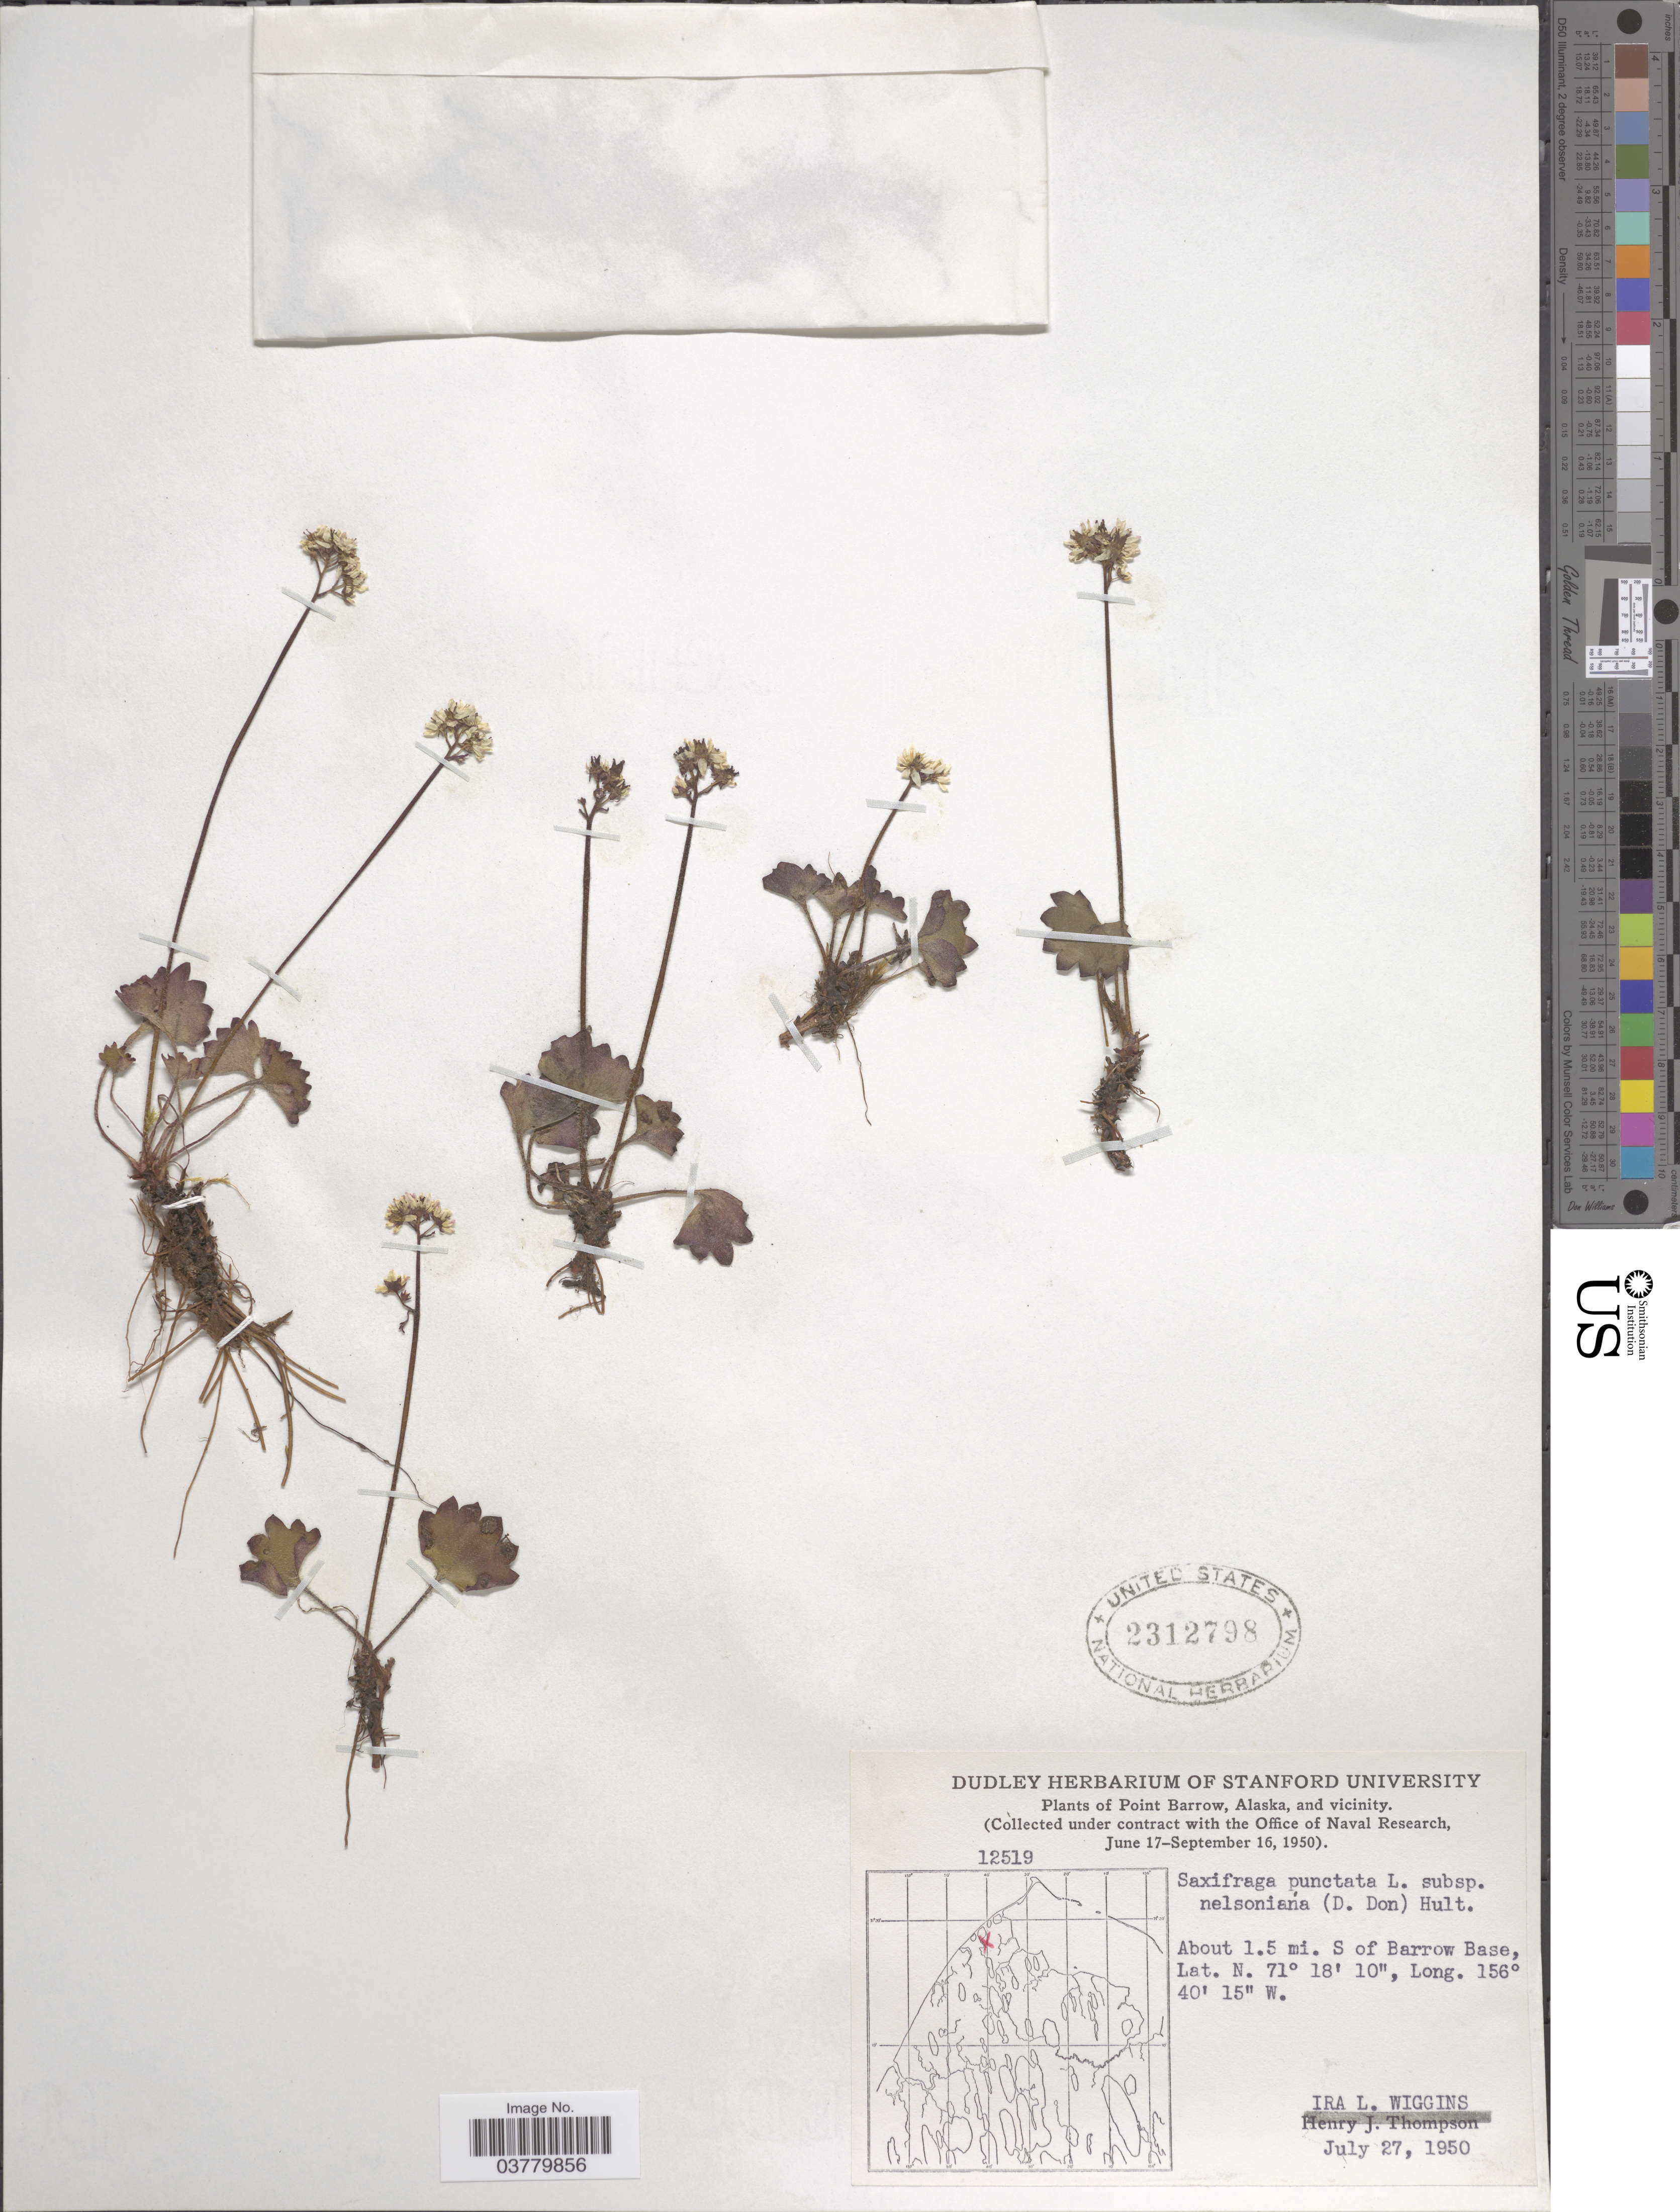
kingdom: Plantae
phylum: Tracheophyta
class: Magnoliopsida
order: Saxifragales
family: Saxifragaceae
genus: Micranthes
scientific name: Micranthes nelsoniana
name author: (D. Don) Small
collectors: I. L. Wiggins & H. Thompson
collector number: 12519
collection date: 1950-07-27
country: United States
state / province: Alaska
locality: Point Barrow, Alaska, and vicinity. About 1.5 mi. S of Barrow Base.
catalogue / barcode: US 2312798